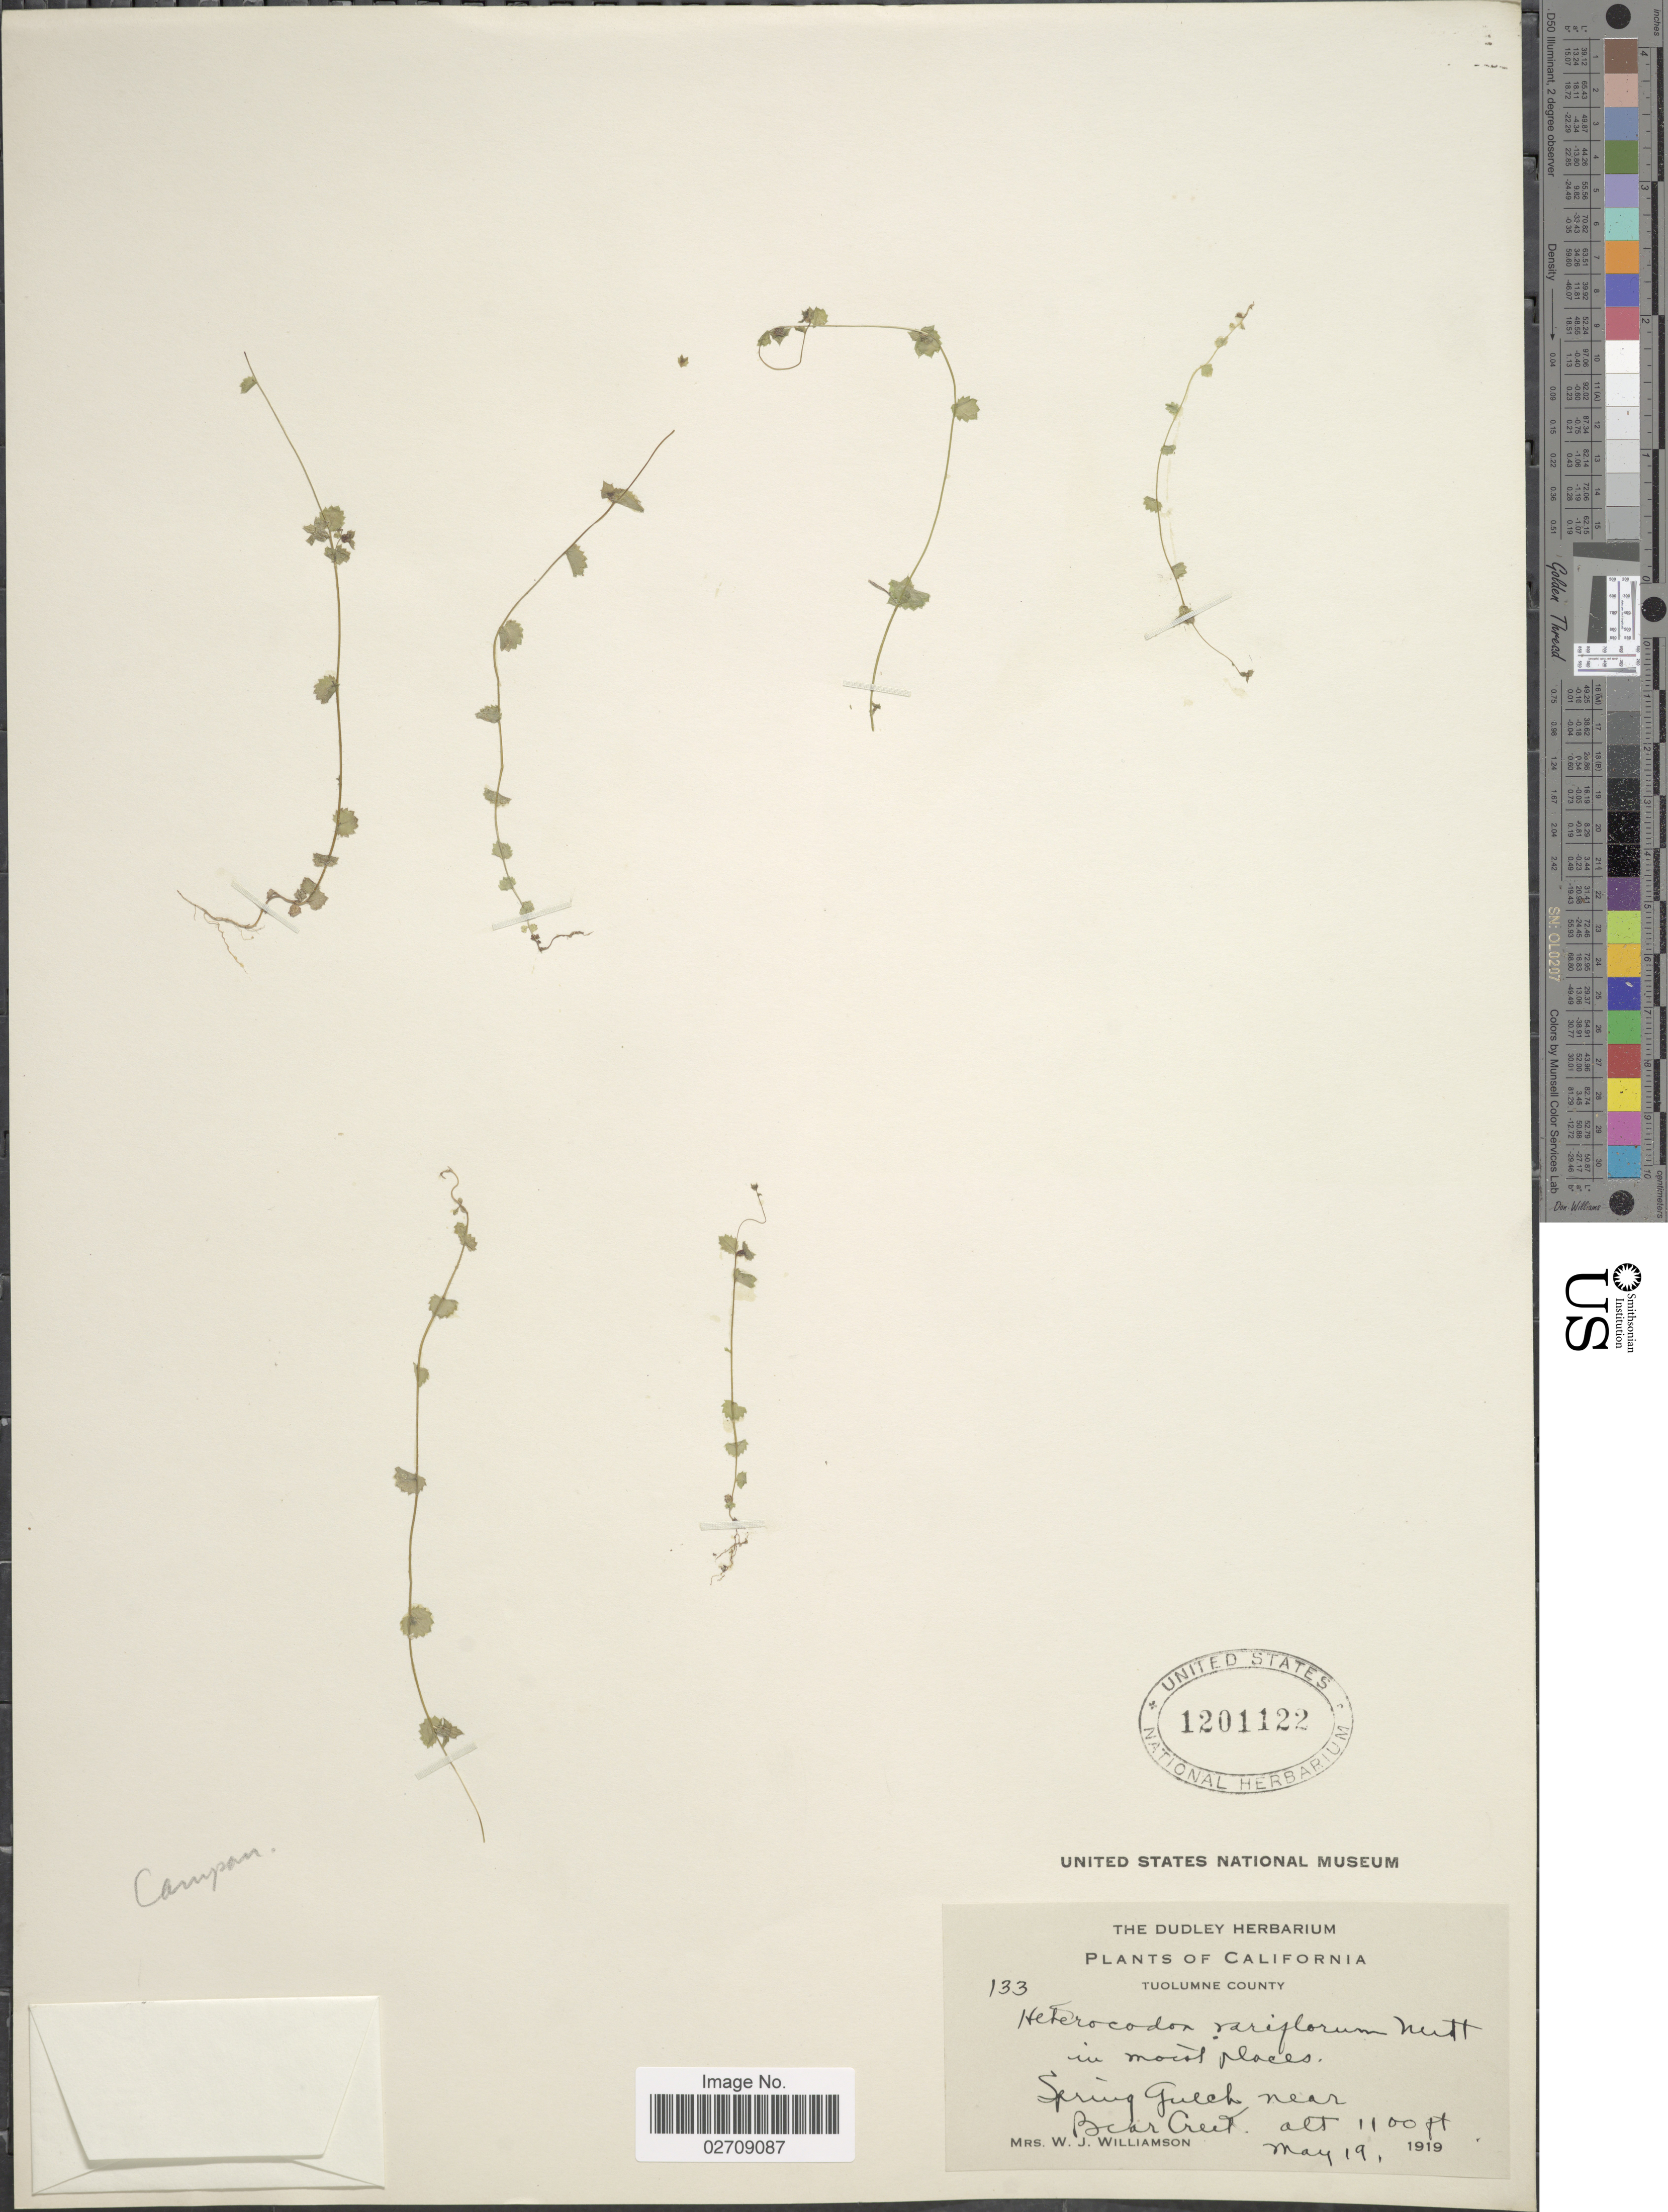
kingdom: Plantae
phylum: Tracheophyta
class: Magnoliopsida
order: Asterales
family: Campanulaceae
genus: Heterocodon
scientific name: Heterocodon rariflorum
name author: Nutt.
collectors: W. Williamson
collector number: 133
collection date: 1919-05-19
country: United States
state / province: California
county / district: Tuolumne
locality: Tuolumne County. Spring Creek near Bear Creek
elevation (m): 335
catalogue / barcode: US 1201122